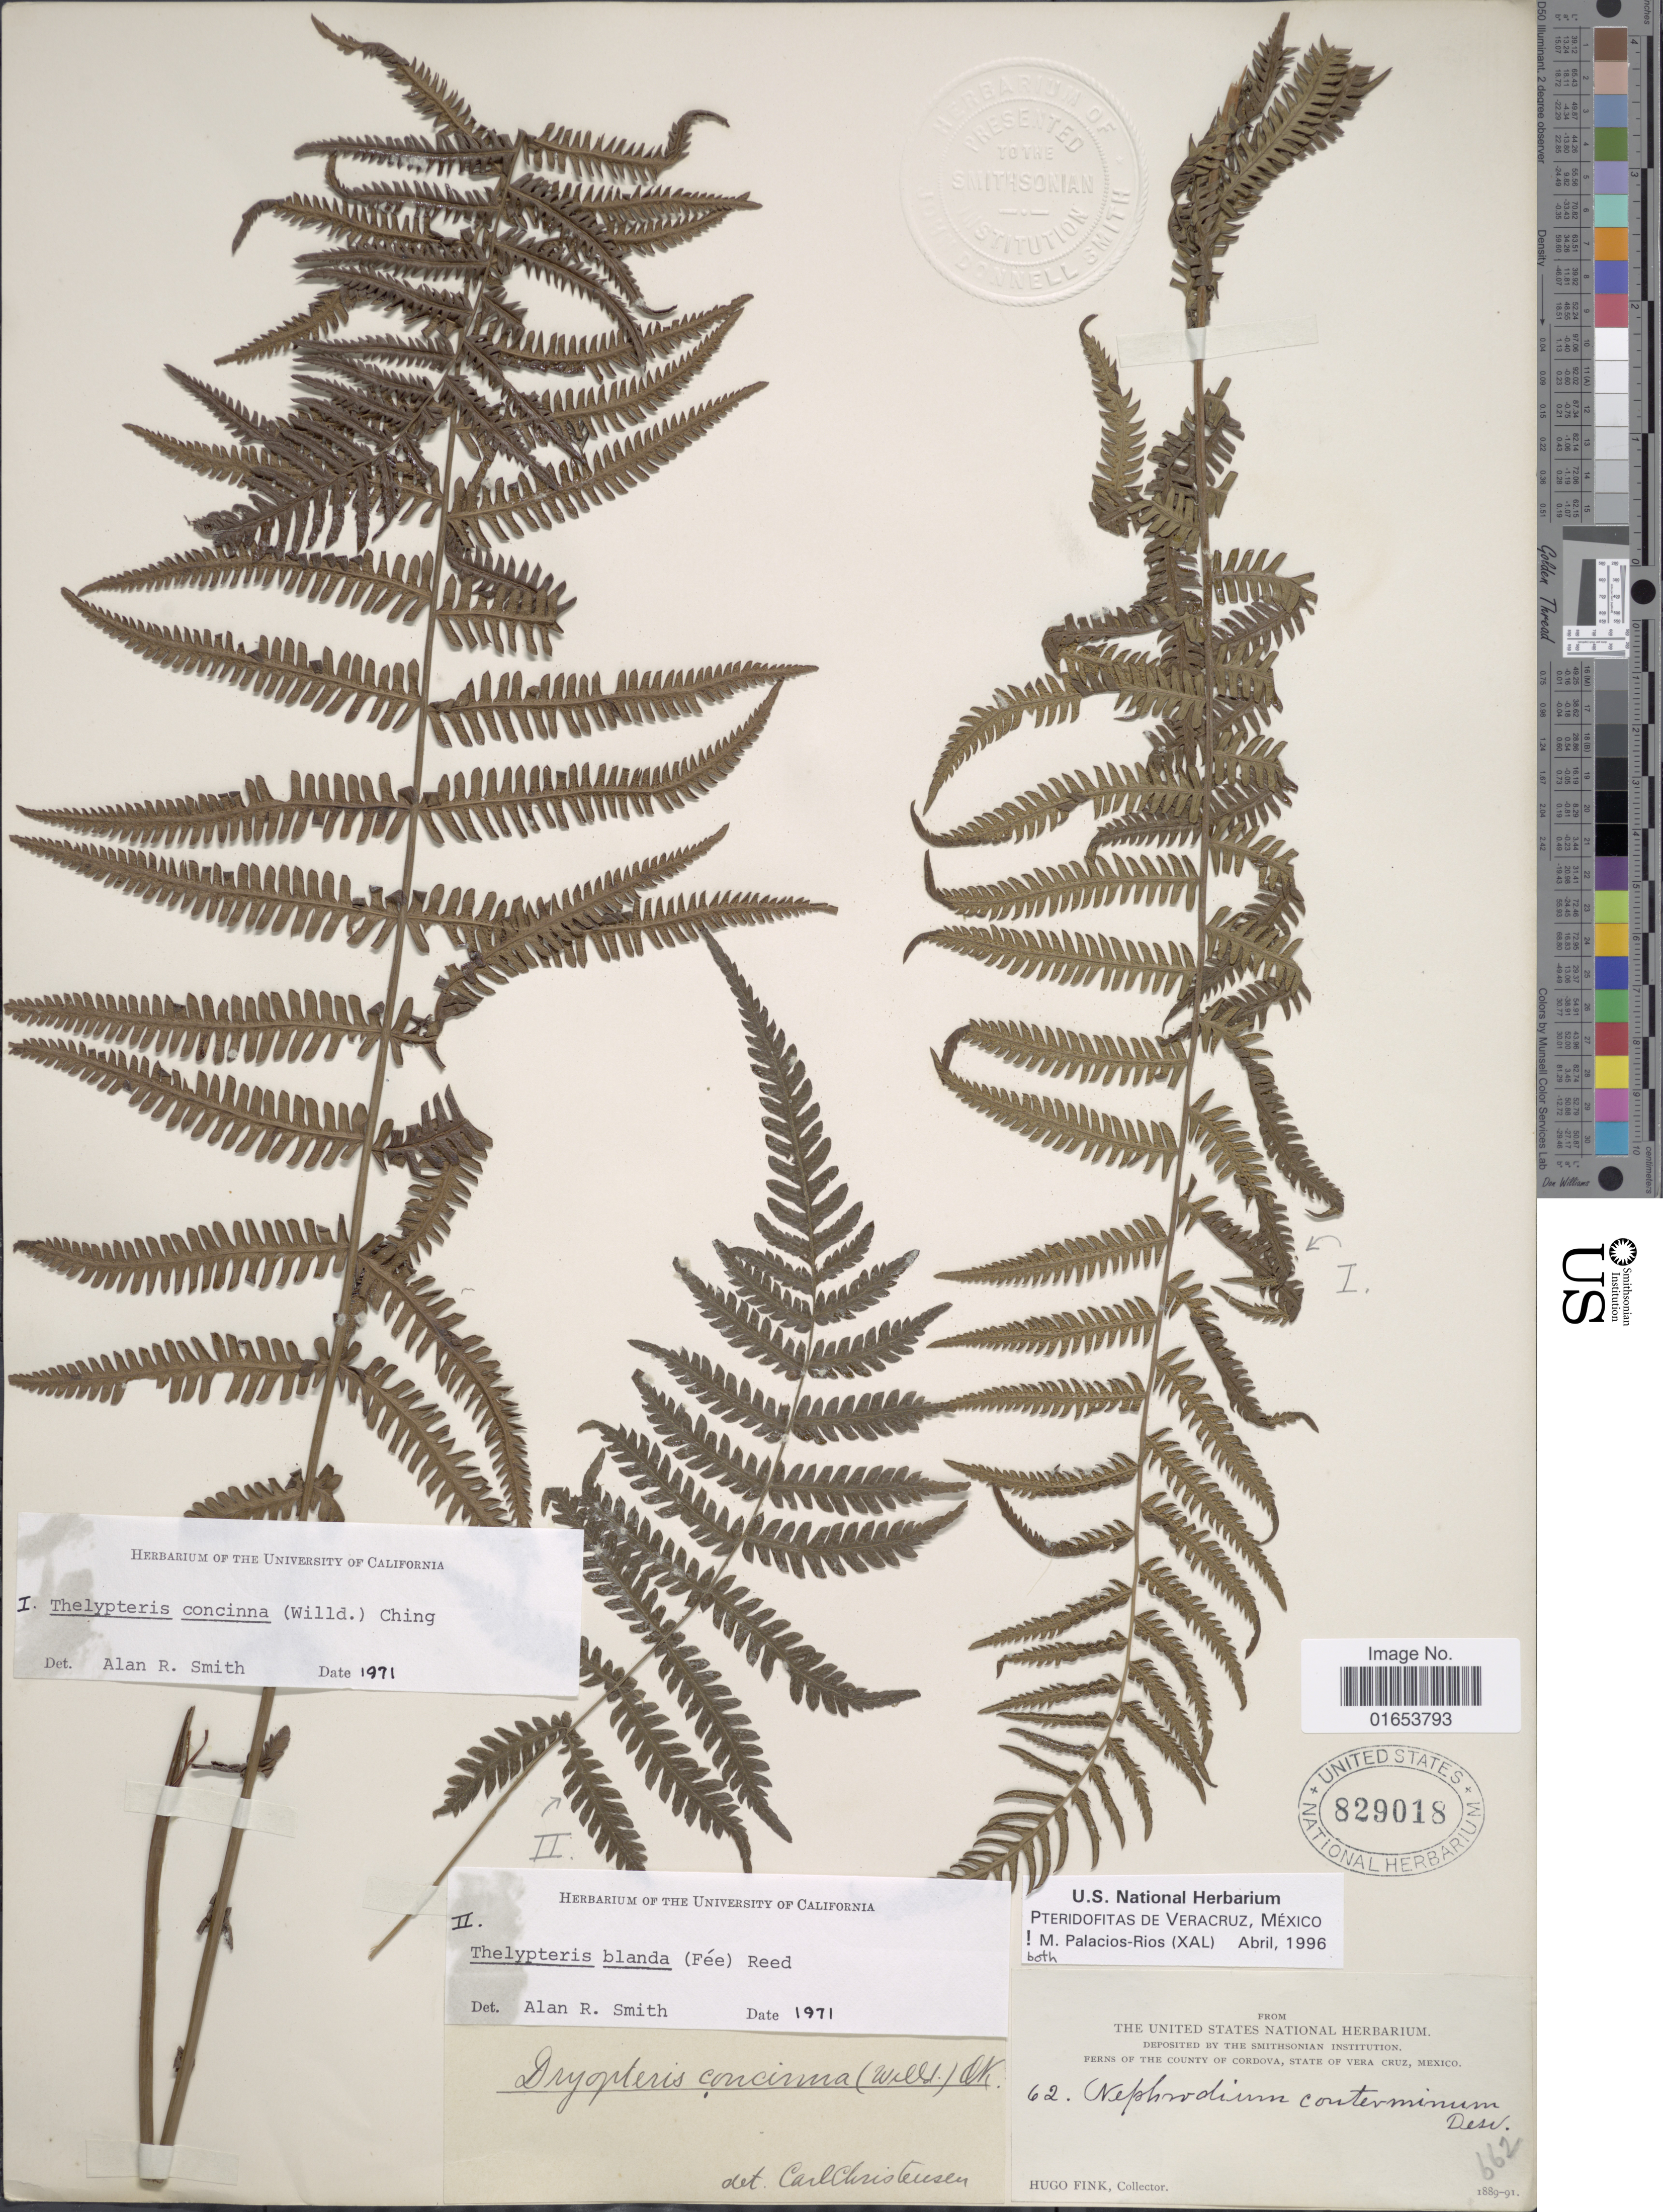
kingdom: Plantae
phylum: Tracheophyta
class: Polypodiopsida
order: Polypodiales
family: Thelypteridaceae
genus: Goniopteris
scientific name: Goniopteris blanda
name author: (Fée) Salino & T.E. Almeida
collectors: H. Fink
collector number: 62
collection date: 1889/1891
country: Mexico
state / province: Veracruz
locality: County Cordova, State of Vera Cruz, Mexico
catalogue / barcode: US 829018